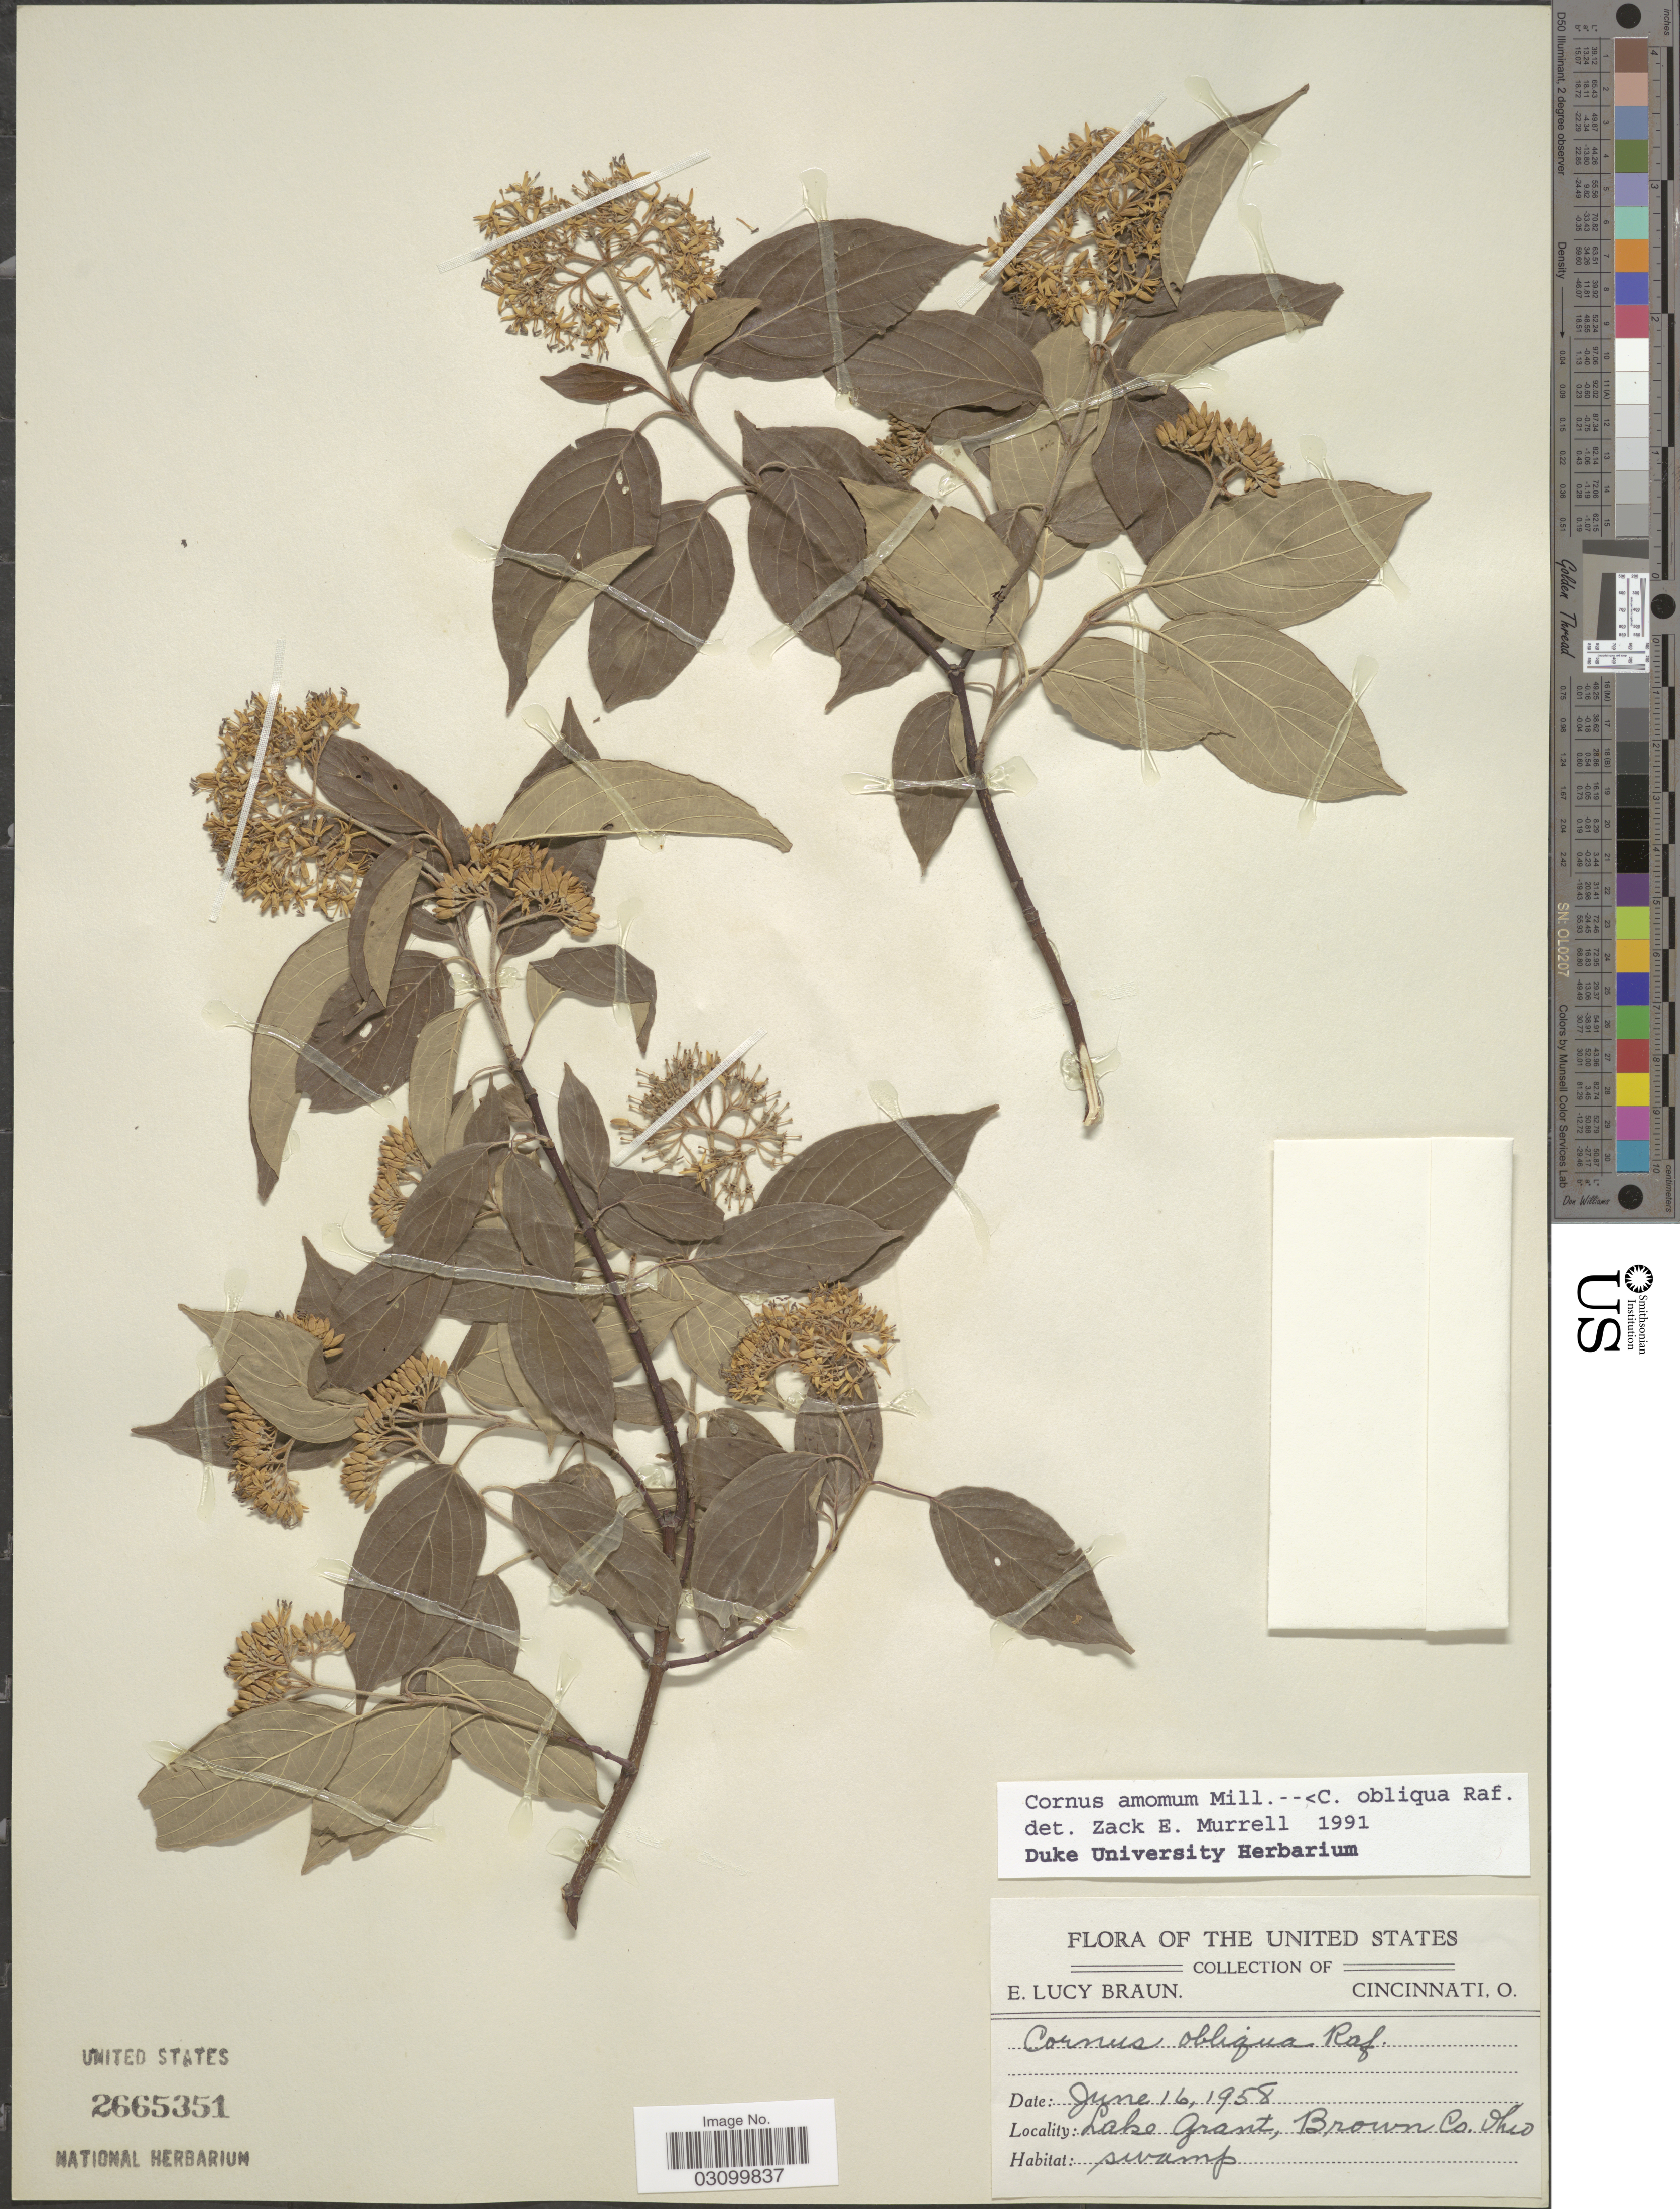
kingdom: Plantae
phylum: Tracheophyta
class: Magnoliopsida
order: Cornales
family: Cornaceae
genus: Cornus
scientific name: Cornus obliqua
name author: Raf.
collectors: E. L. Braun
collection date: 1958-06-16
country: United States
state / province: Ohio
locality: Lake Grant, Brown Co.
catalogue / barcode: US 2665351